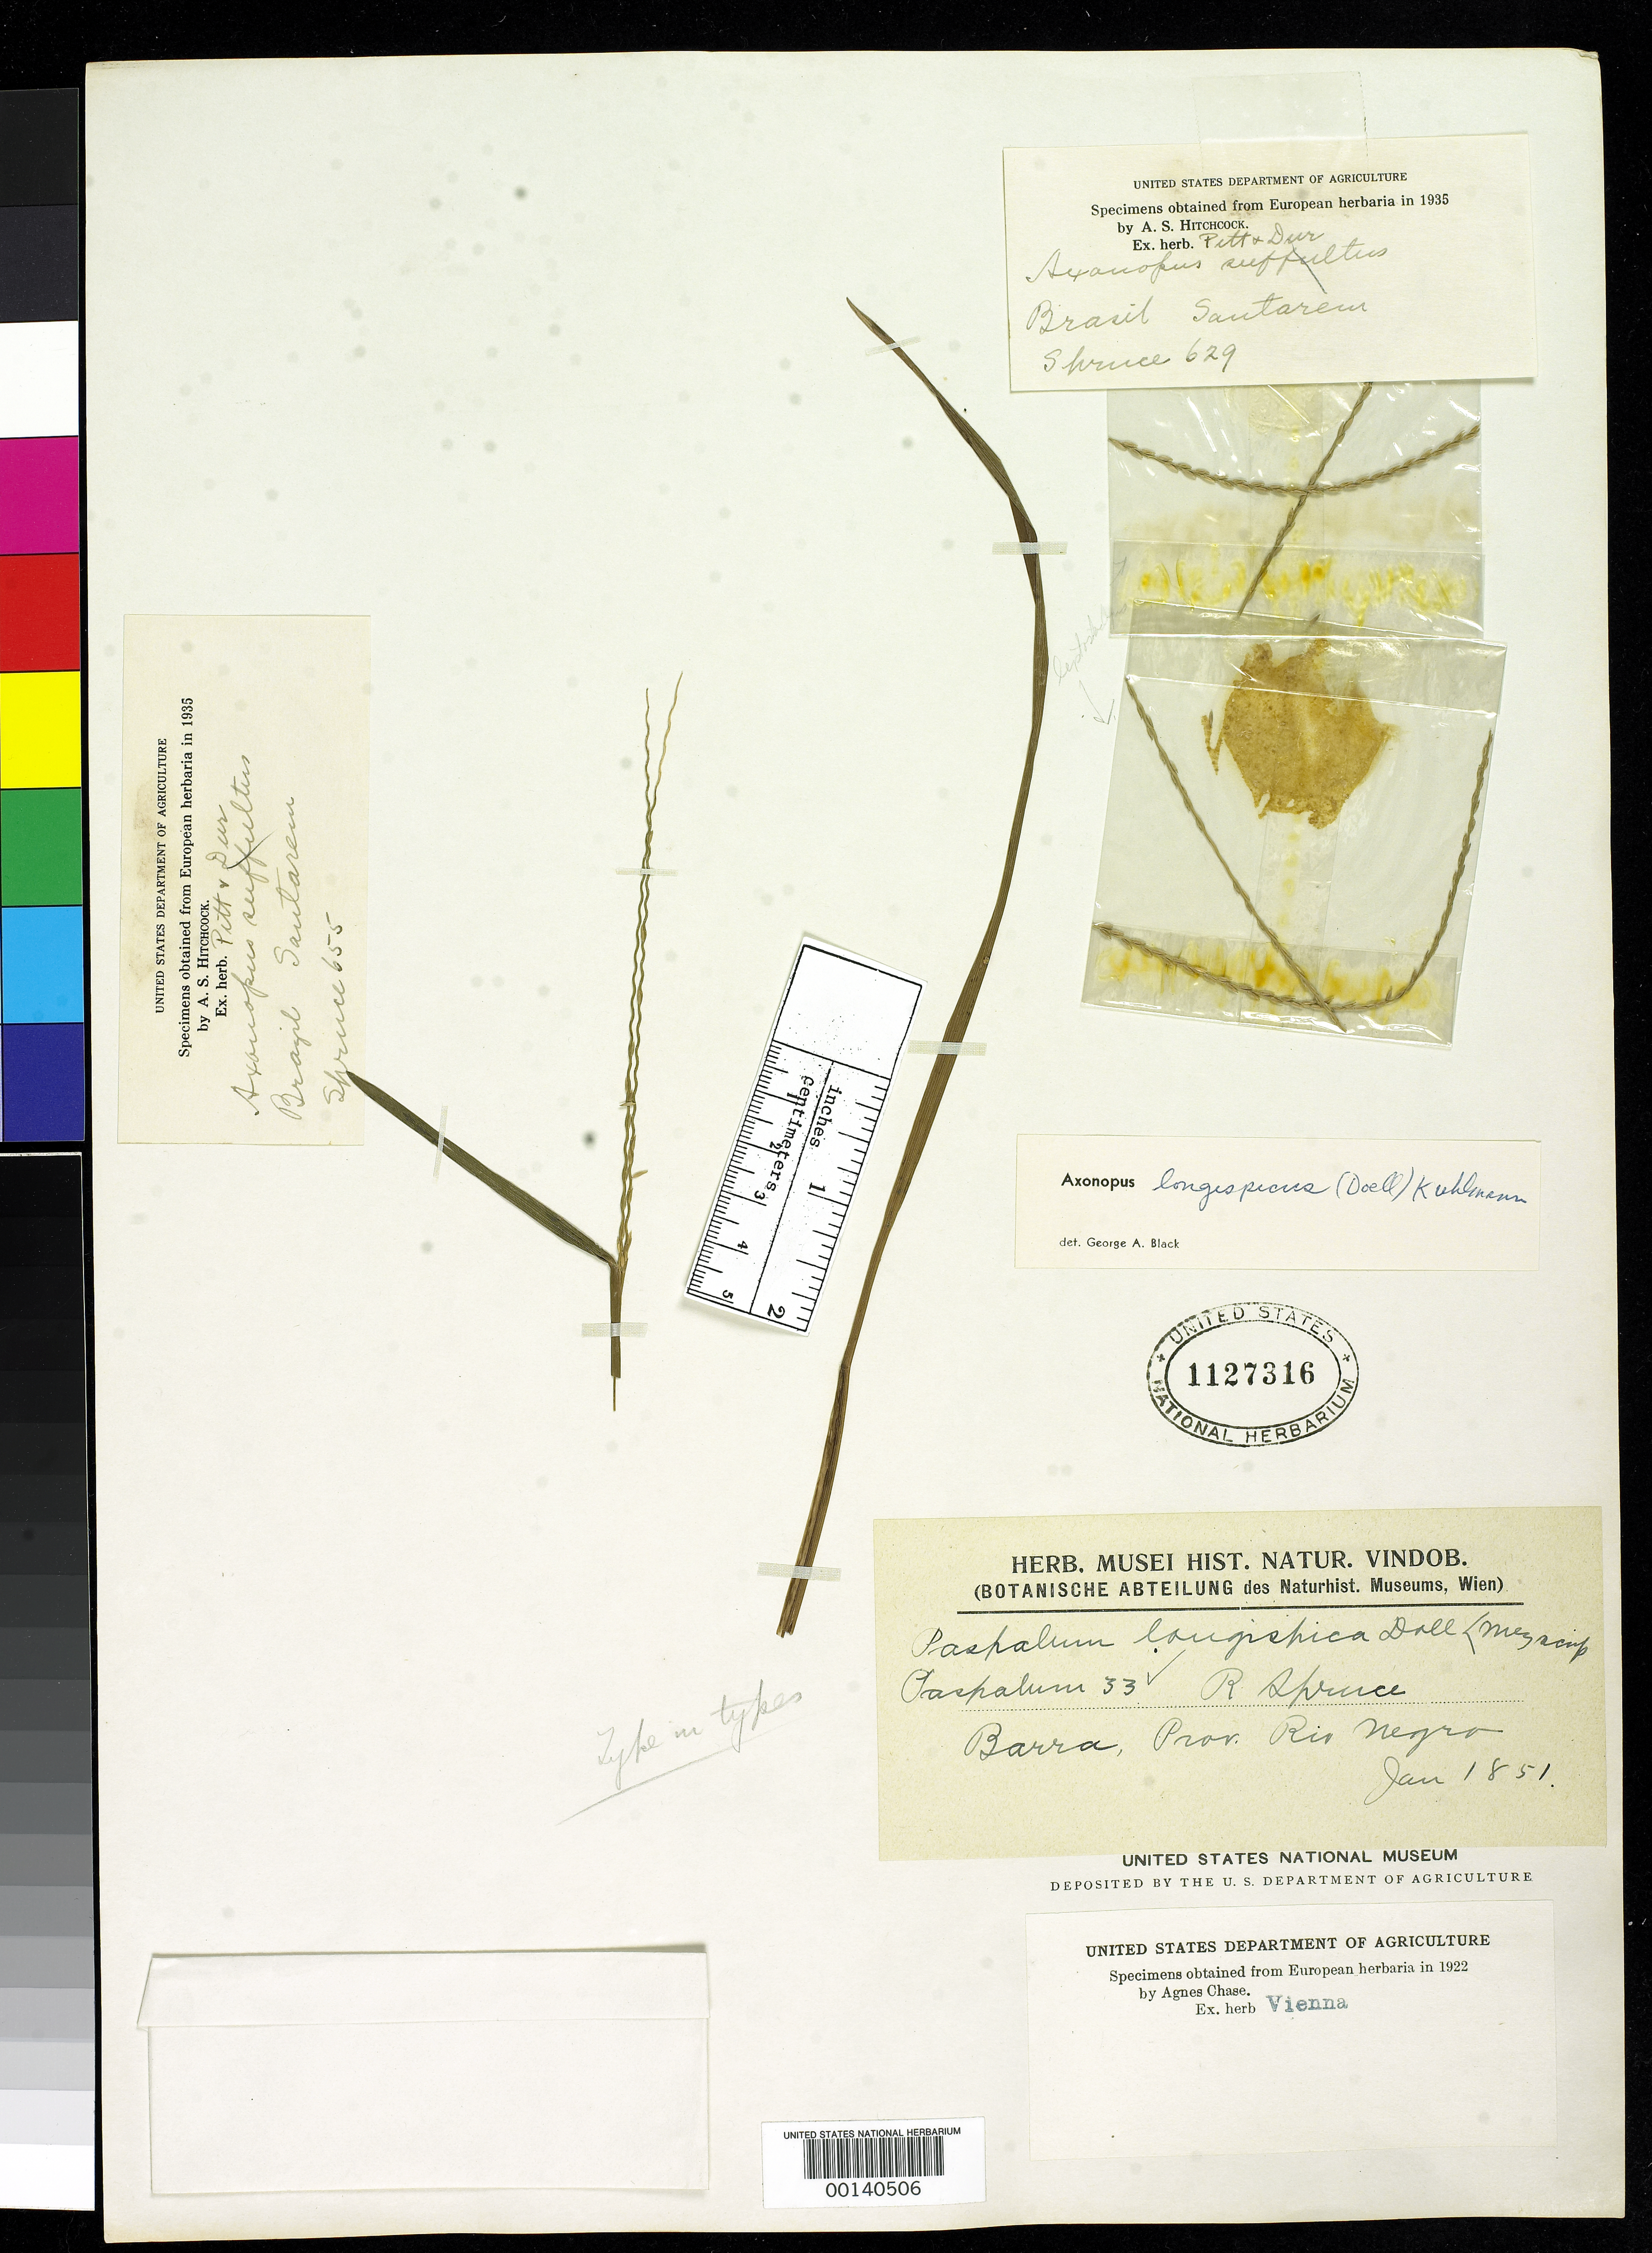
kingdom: Plantae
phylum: Tracheophyta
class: Liliopsida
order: Poales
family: Poaceae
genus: Paspalum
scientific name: Paspalum longispica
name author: Döll in Mart.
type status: Type Fragment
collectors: R. Spruce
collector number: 33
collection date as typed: Jan 1851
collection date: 1851-01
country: Venezuela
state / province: Amazonas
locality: Rio Negro.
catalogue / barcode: US 1127316